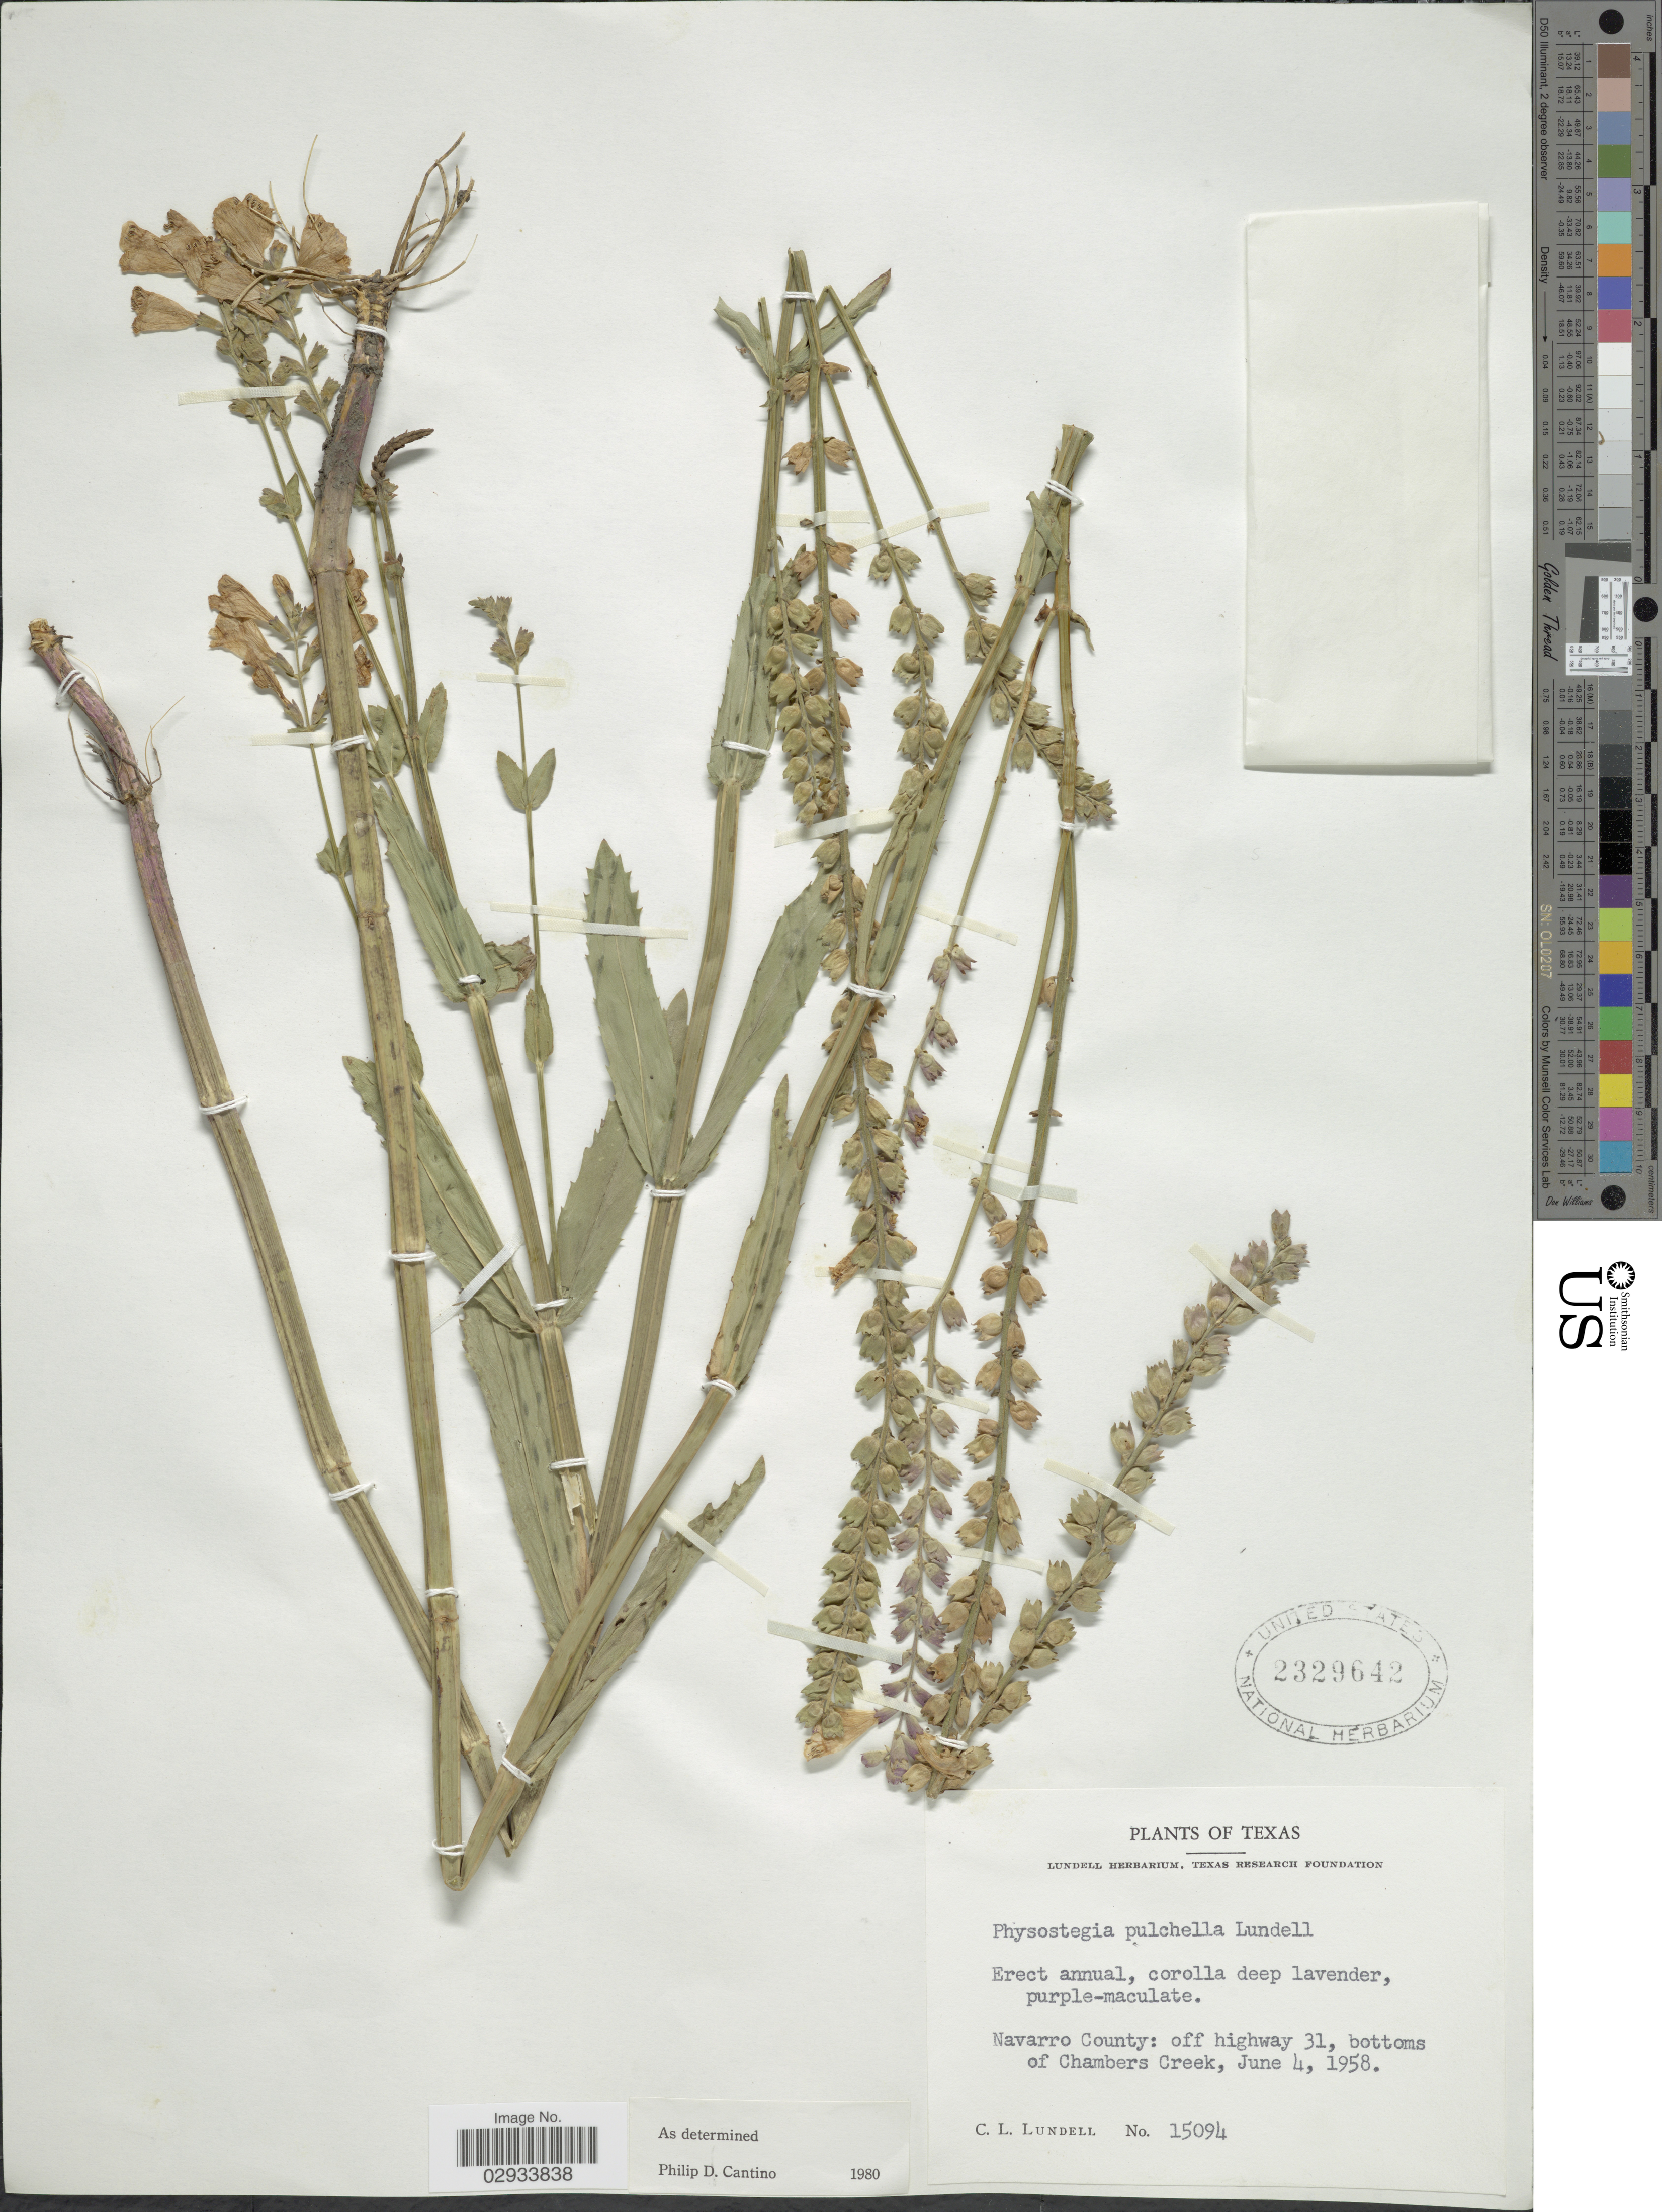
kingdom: Plantae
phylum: Tracheophyta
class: Magnoliopsida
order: Lamiales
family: Lamiaceae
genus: Physostegia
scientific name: Physostegia pulchella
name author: Lundell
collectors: C. L. Lundell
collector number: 15094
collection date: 1958-06-04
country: United States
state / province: Texas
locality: Navarro County: off highway 31, bottoms of Chambers Creek.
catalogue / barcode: US 2329642